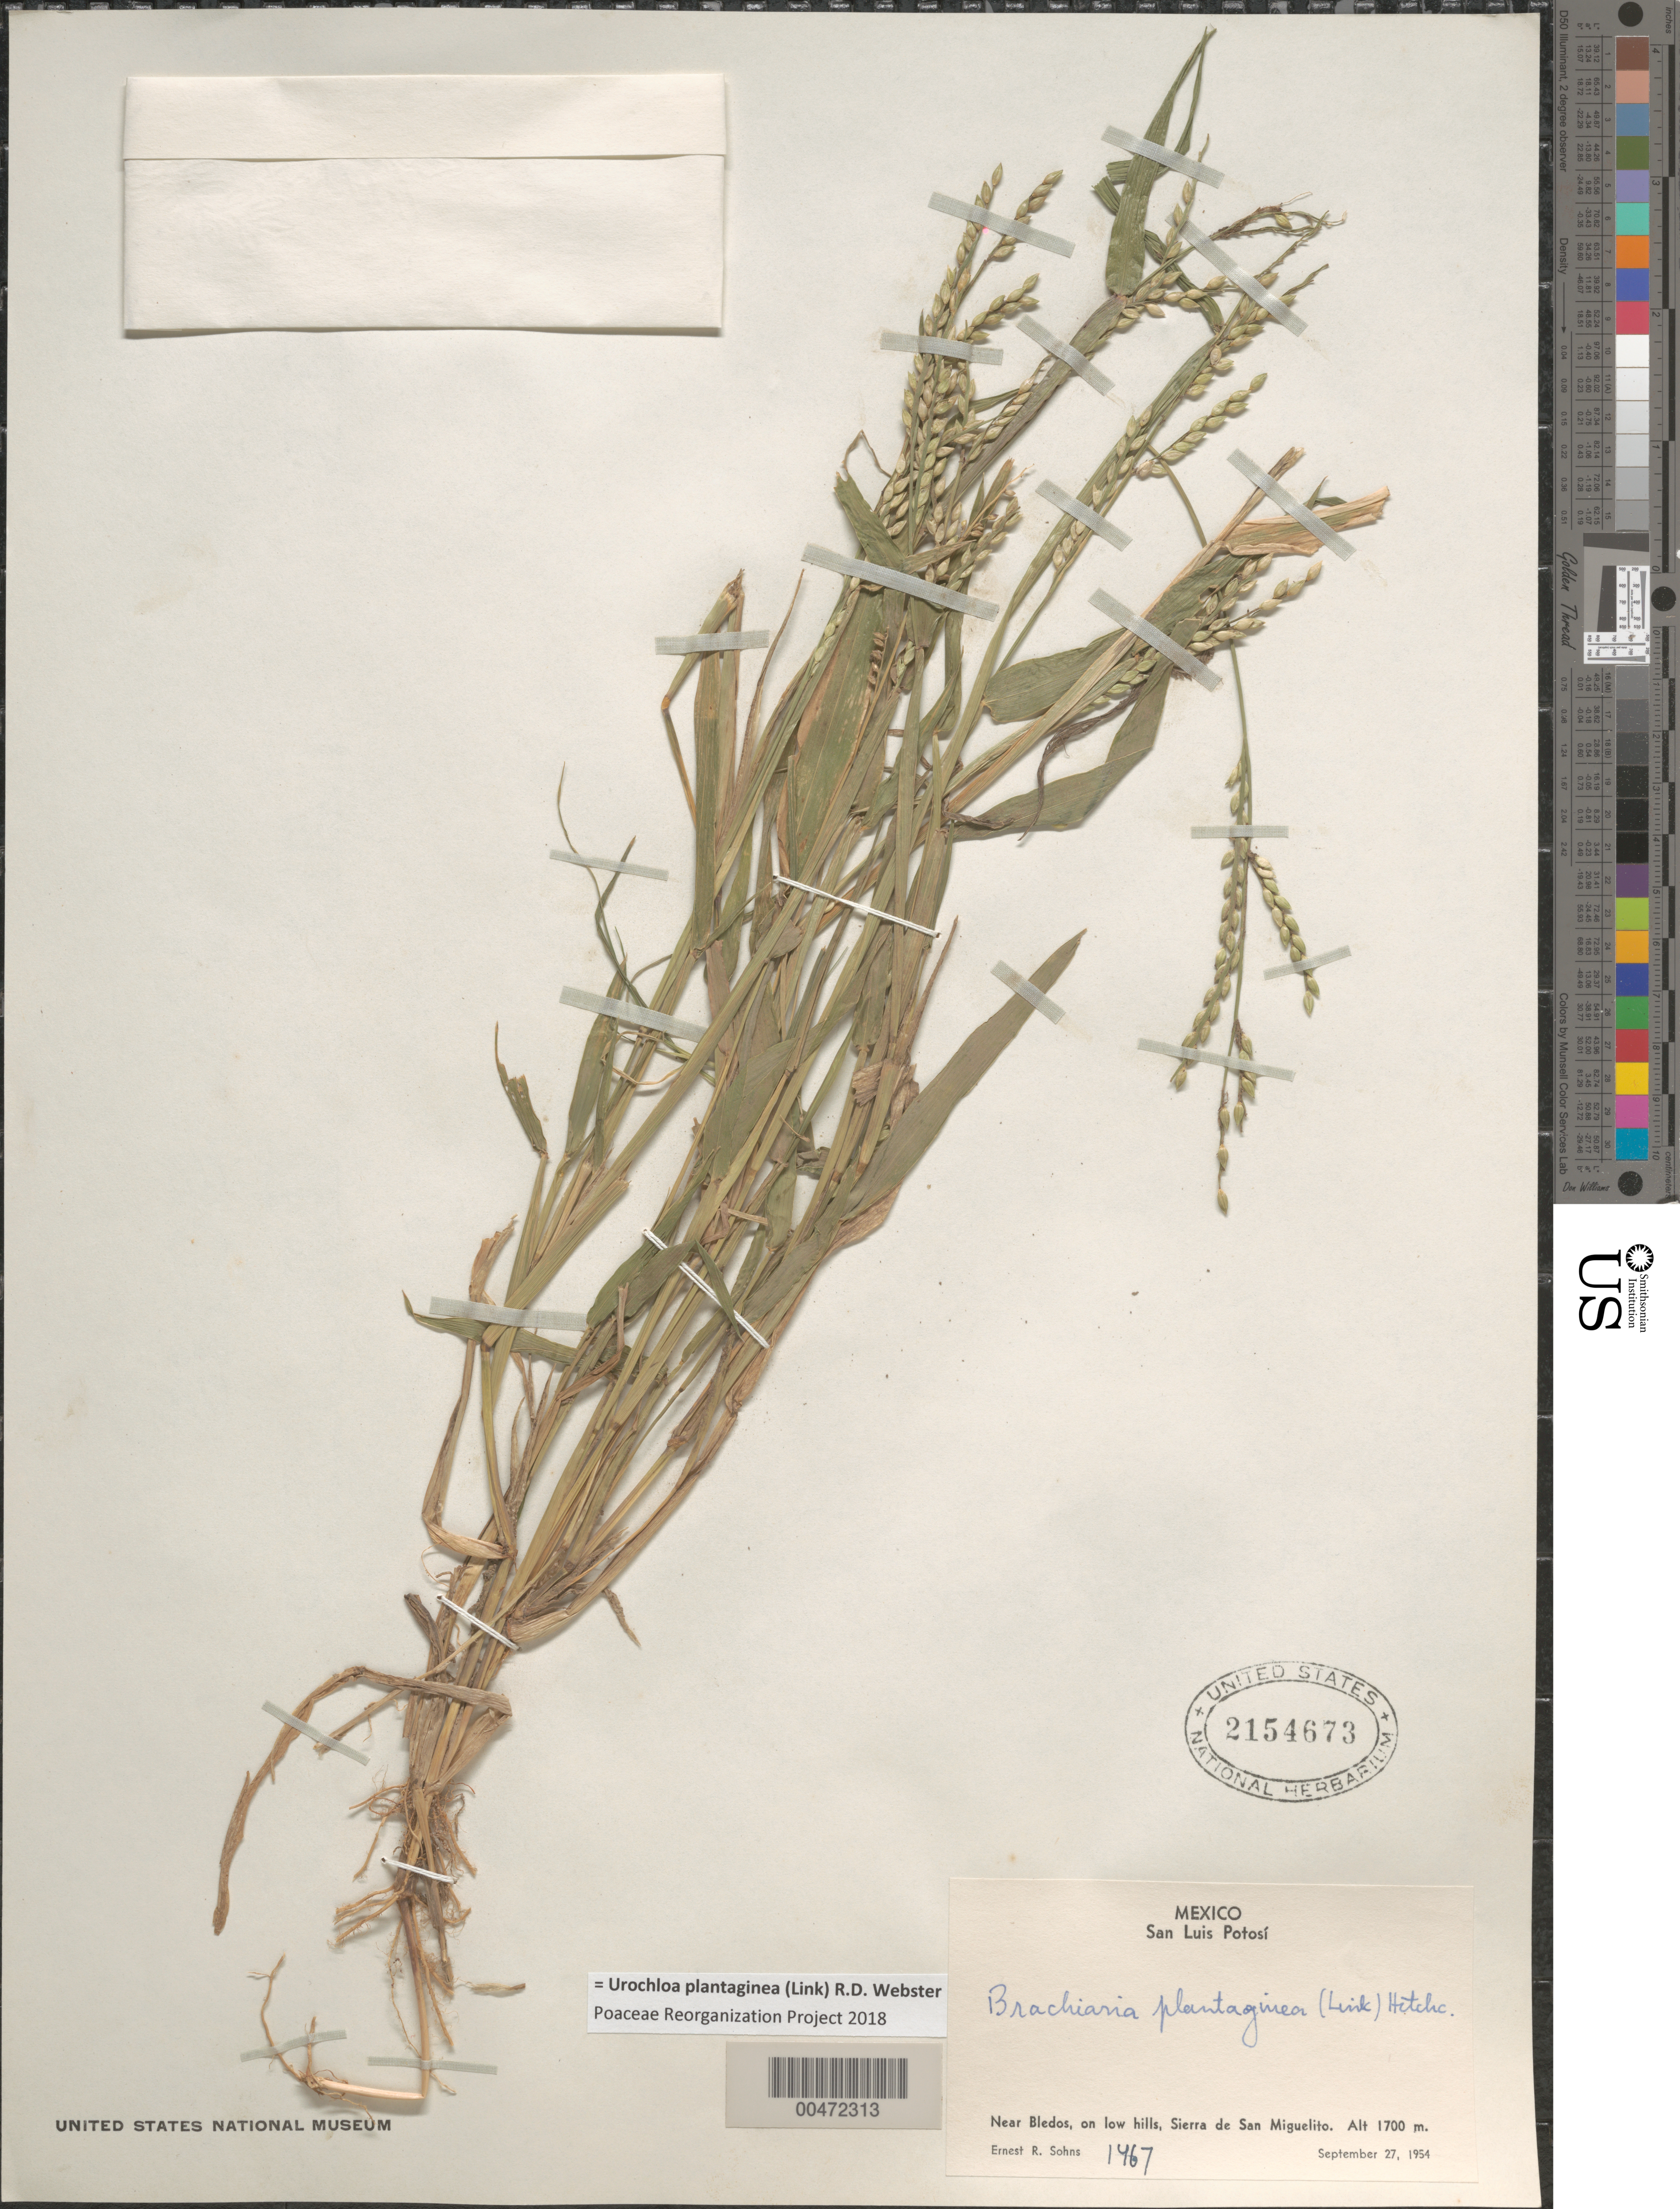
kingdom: Plantae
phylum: Tracheophyta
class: Liliopsida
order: Poales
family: Poaceae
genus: Urochloa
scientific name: Urochloa plantiginea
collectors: E. R. Sohns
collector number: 1467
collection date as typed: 27 Sep 1954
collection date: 1954-09-27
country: Mexico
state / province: San Luis Potosi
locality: Near Blados, Sierra de San Miguelito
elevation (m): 1700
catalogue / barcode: US 2154673